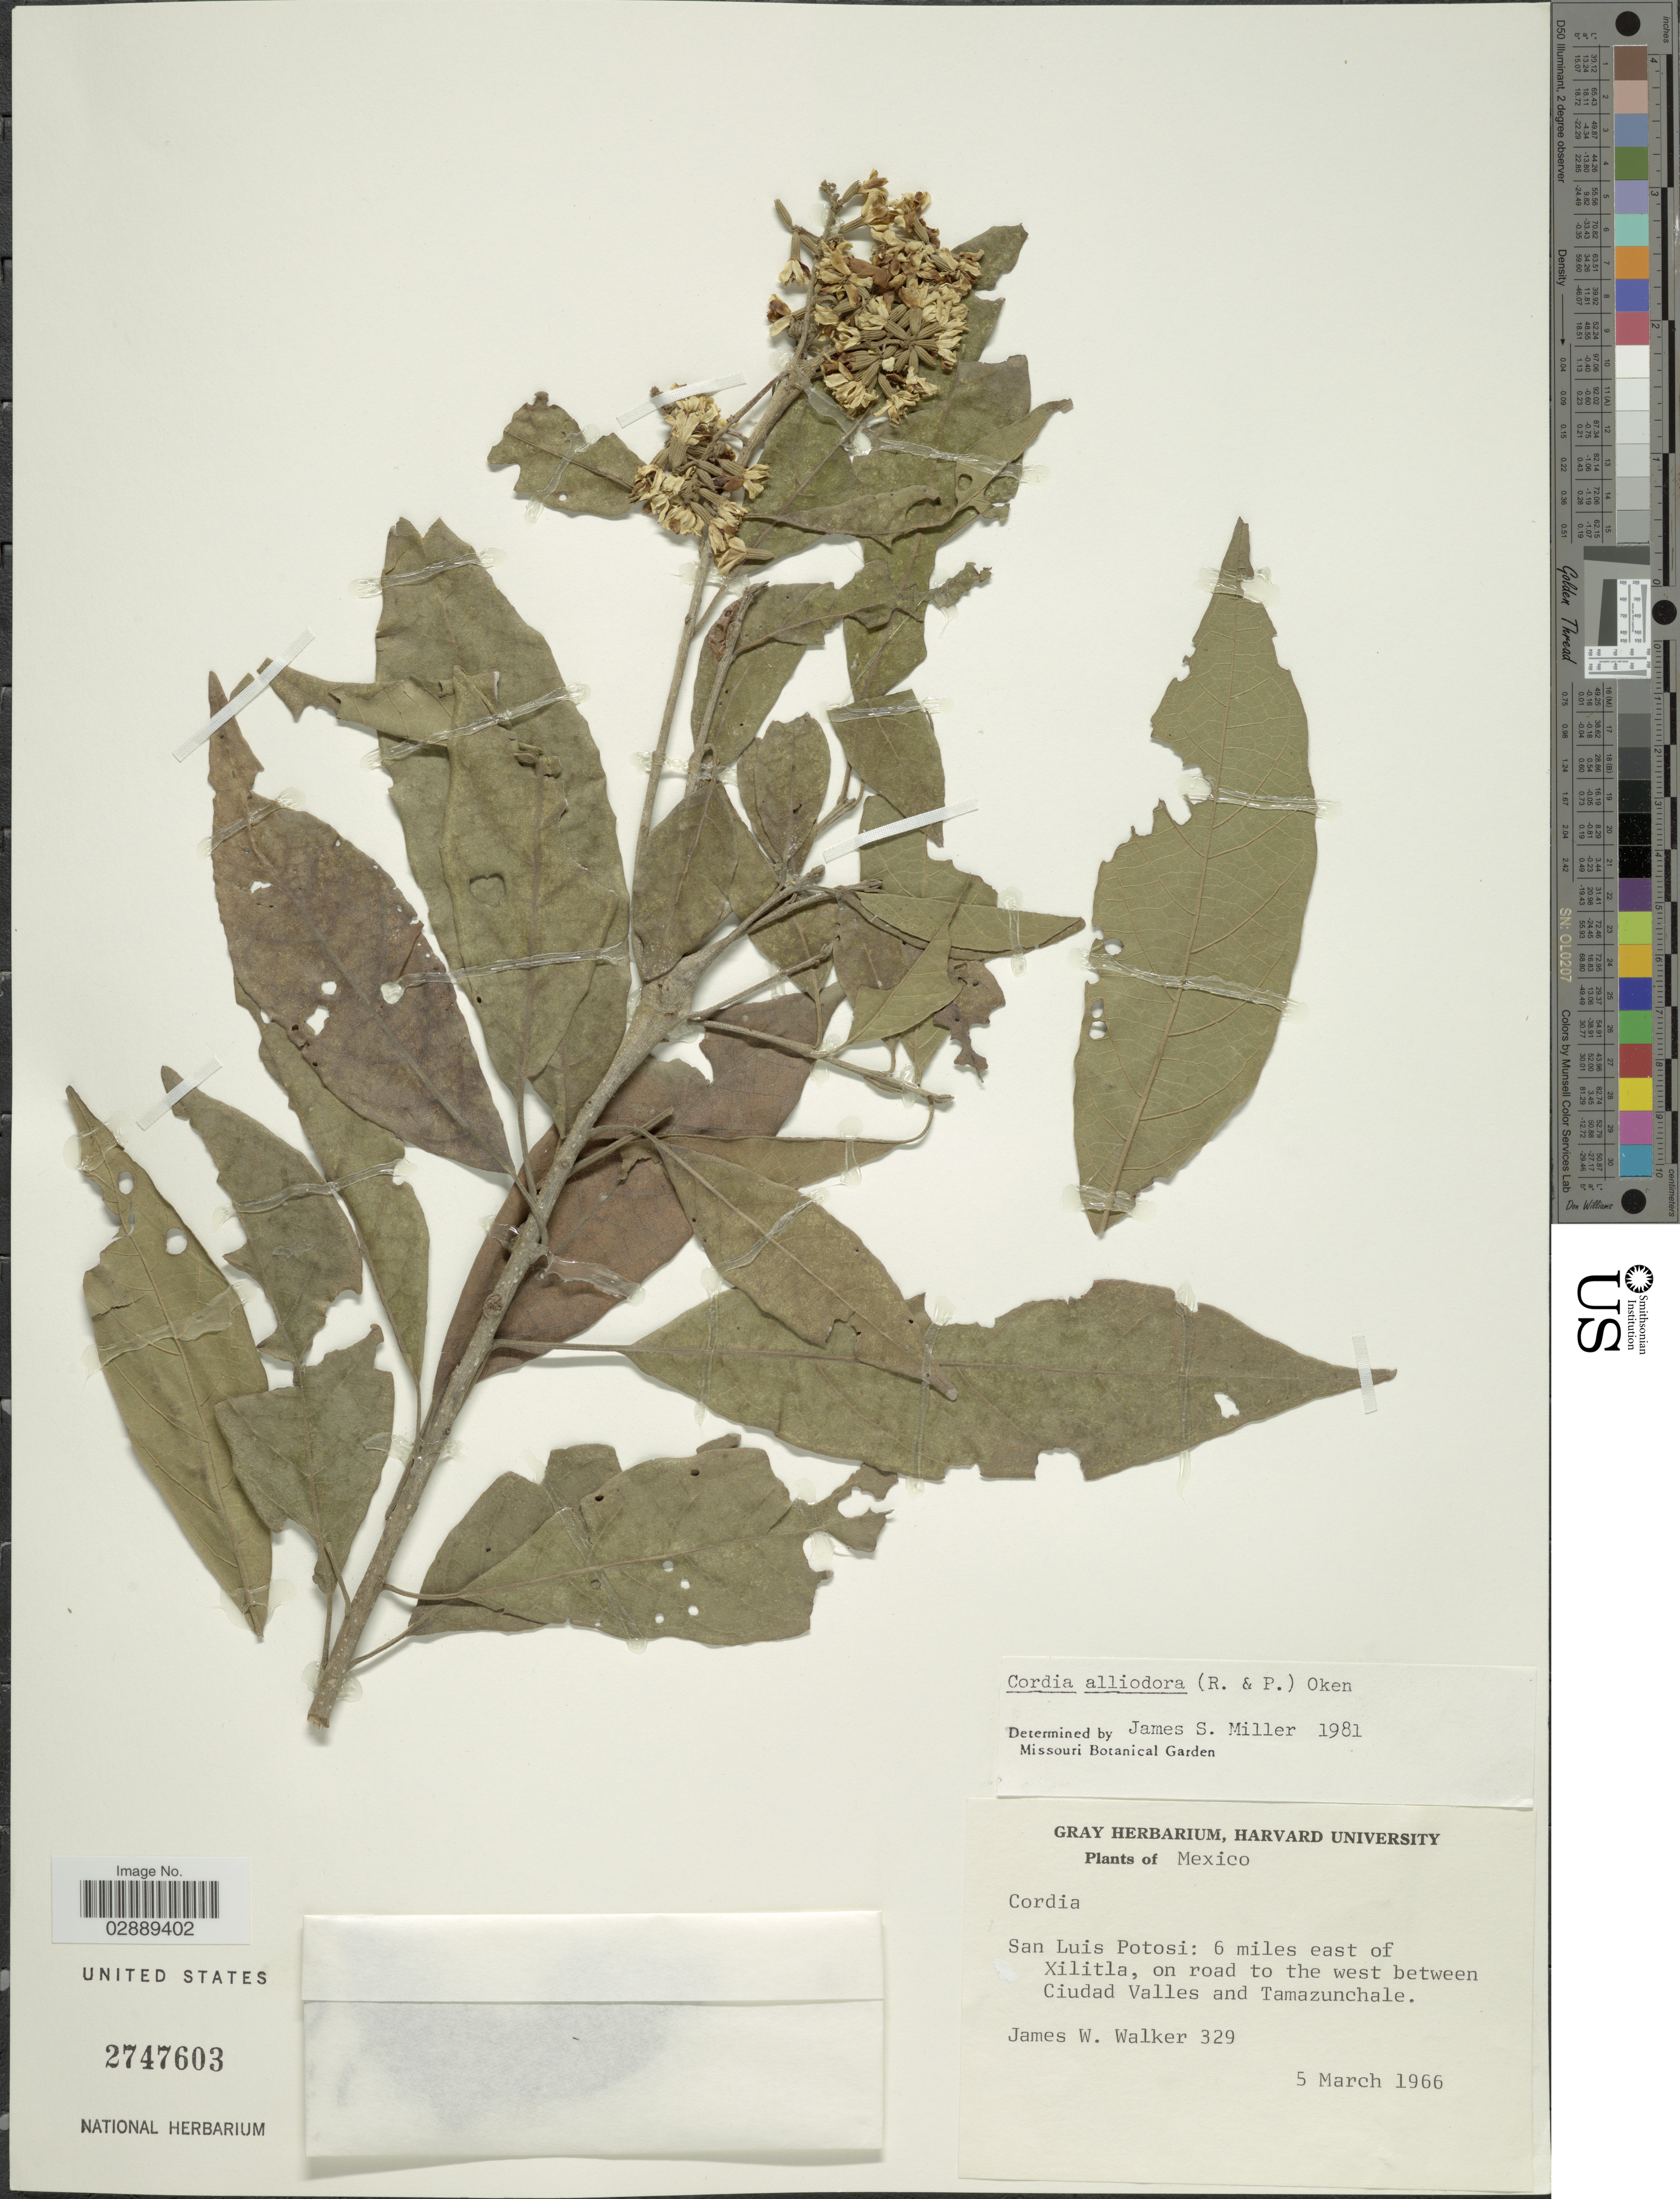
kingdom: Plantae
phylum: Tracheophyta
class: Magnoliopsida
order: Boraginales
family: Cordiaceae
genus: Cordia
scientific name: Cordia alliodora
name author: (Ruiz & Pav.) Oken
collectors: J. W. Walker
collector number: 329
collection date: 1966-03-05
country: Mexico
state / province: San Luis Potosí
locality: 6 miles east of Xilitla, on road to the west between Ciudad Valles and Tamazunchale.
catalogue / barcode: US 2747603